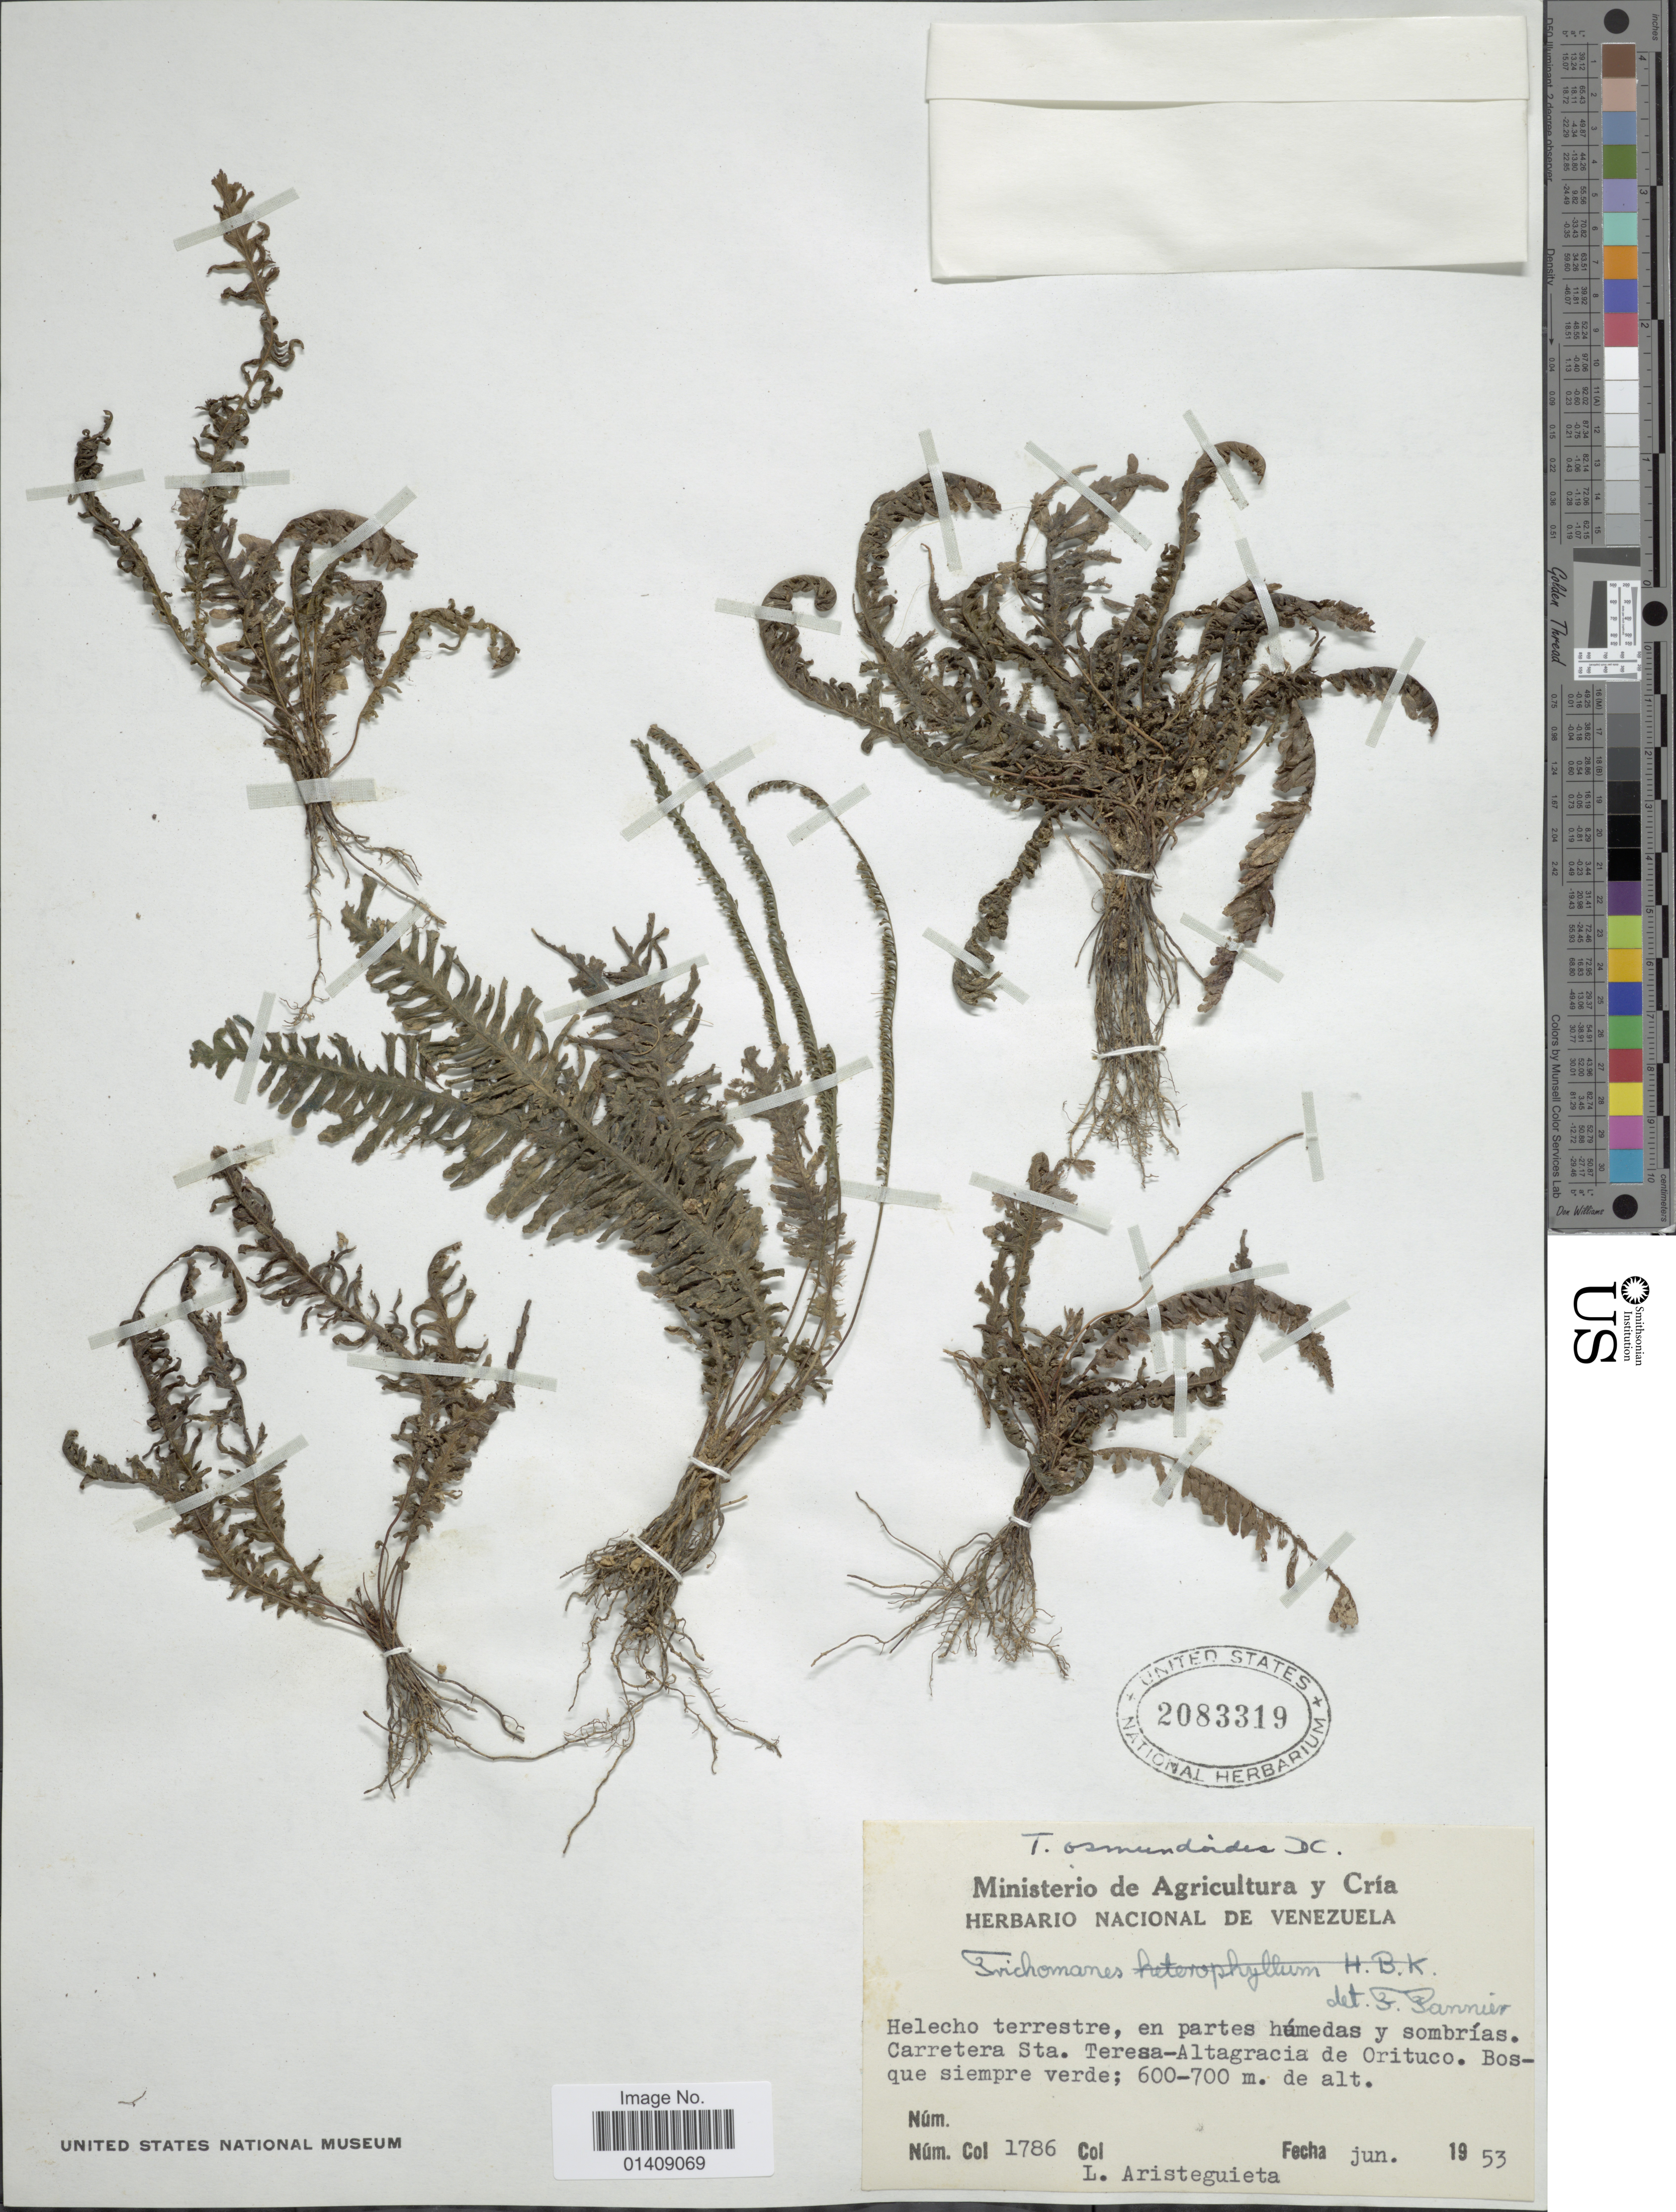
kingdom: Plantae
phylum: Tracheophyta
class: Polypodiopsida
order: Hymenophyllales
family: Hymenophyllaceae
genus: Trichomanes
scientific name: Trichomanes osmundoides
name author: DC. ex Poir.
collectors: L. Aristeguieta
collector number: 1786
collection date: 1953-06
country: Venezuela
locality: Helecho terrestre, en partes húmedas y sombrías. Carretera Sta. Teresa-Altagracia de Orituco, Bosque siempre verde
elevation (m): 600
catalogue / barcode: US 2083319